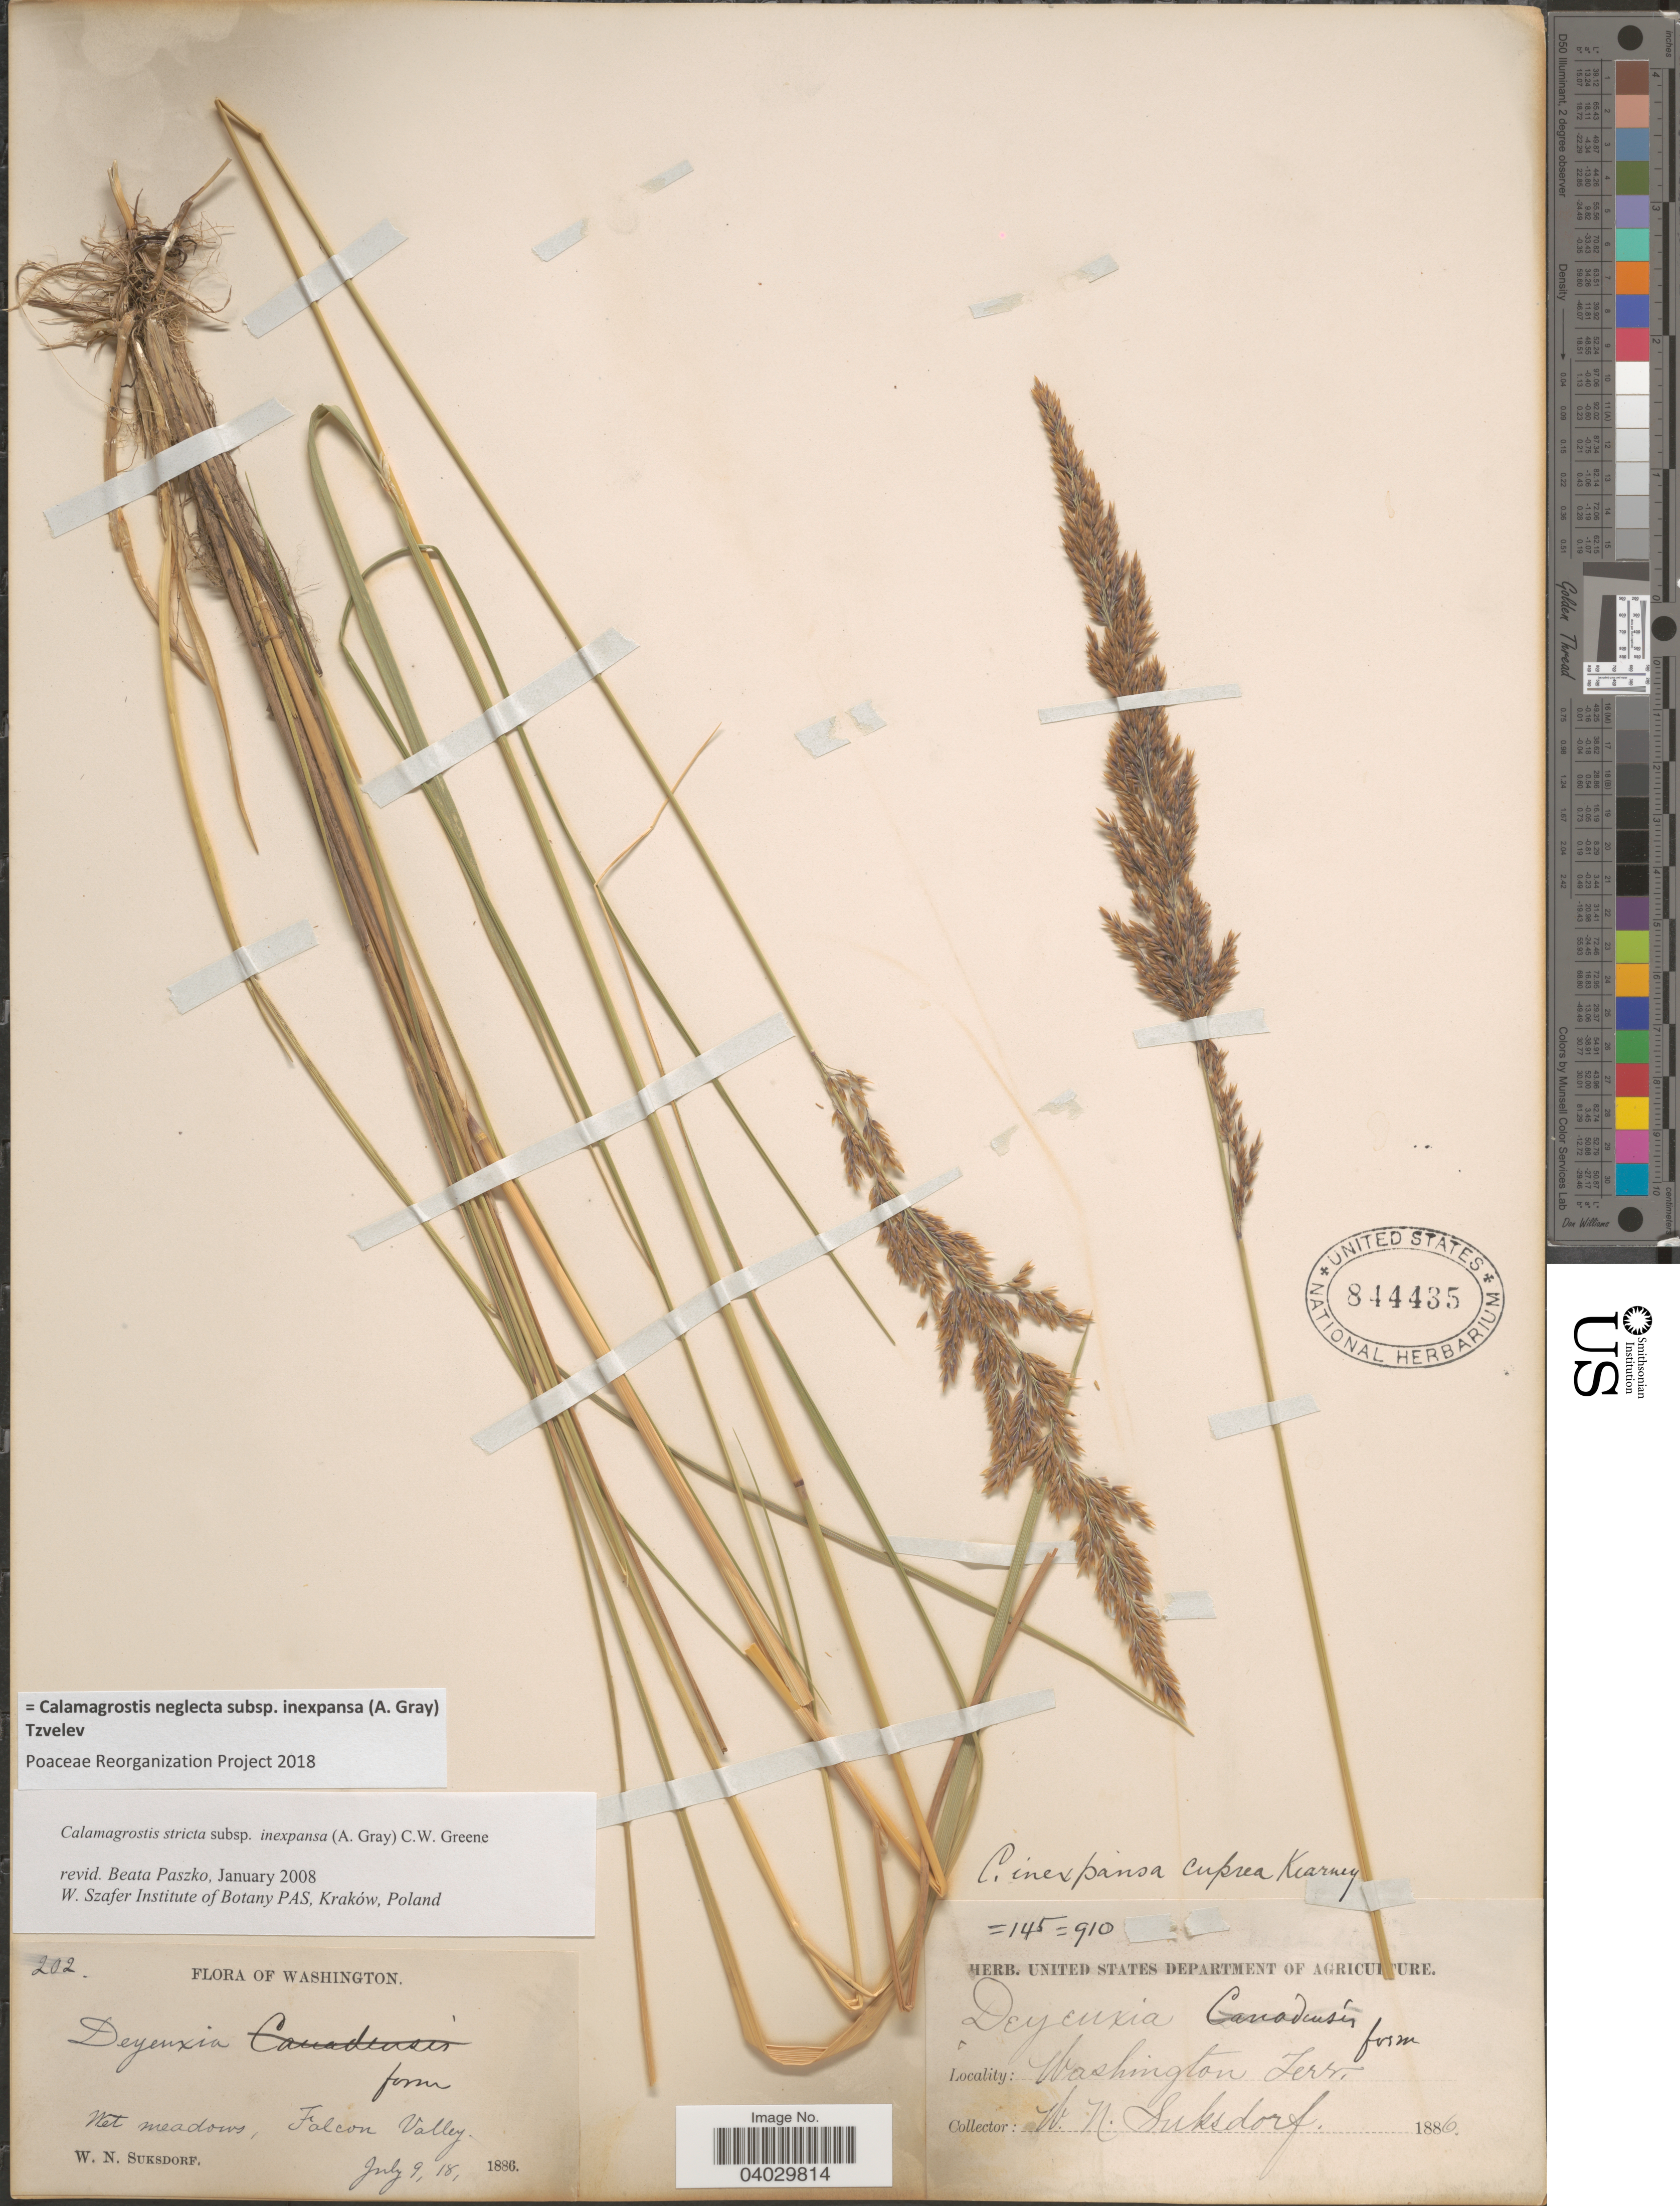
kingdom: Plantae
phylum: Tracheophyta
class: Liliopsida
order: Poales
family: Poaceae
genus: Calamagrostis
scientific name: Calamagrostis neglecta subsp. inexpansa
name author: (A. Gray) Tzvelev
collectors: W. N. Suksdorf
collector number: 202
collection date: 1886-07-09/1886-07-18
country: United States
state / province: Washington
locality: Wet meadows, Falcon Valley. Washington Terr.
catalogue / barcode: US 844435